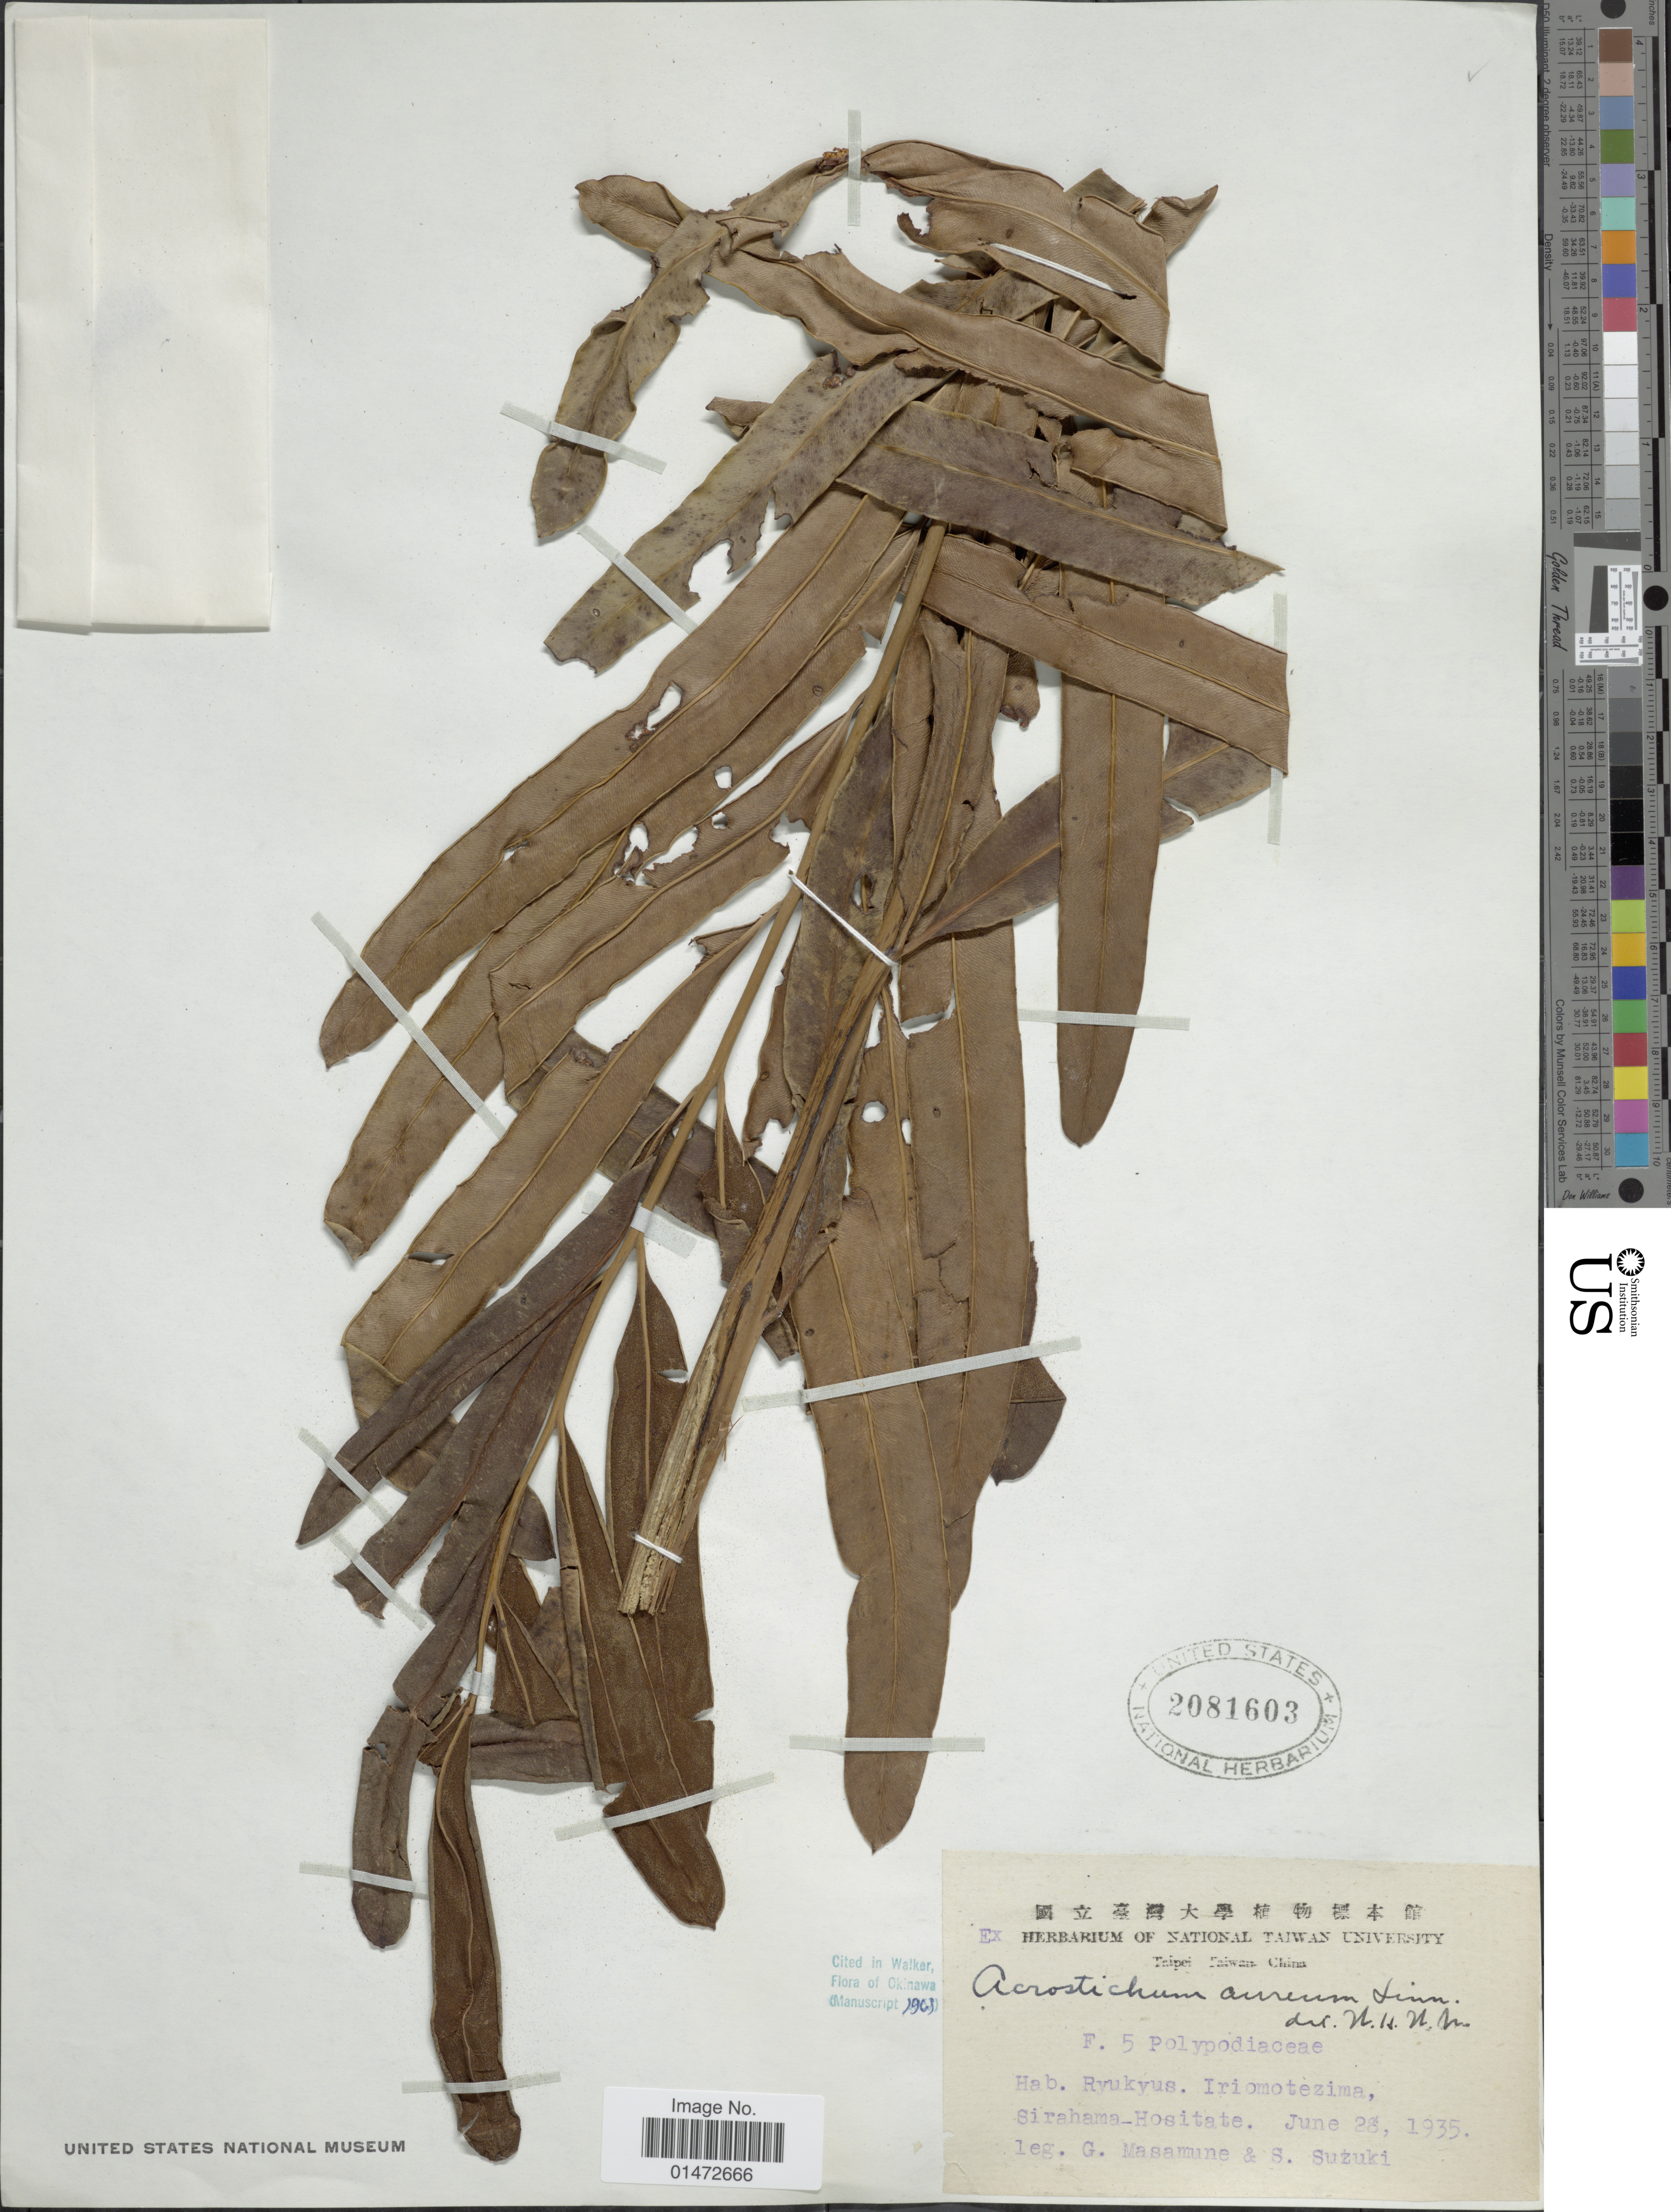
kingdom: Plantae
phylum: Tracheophyta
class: Polypodiopsida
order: Polypodiales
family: Pteridaceae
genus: Acrostichum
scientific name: Acrostichum aureum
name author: L.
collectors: G. Masamune & S. Suzuki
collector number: F.5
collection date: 1935-06-28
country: Japan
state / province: Okinawa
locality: Ryukyus. Iriomotezima, Sirahama-Hositate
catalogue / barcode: US 2081603